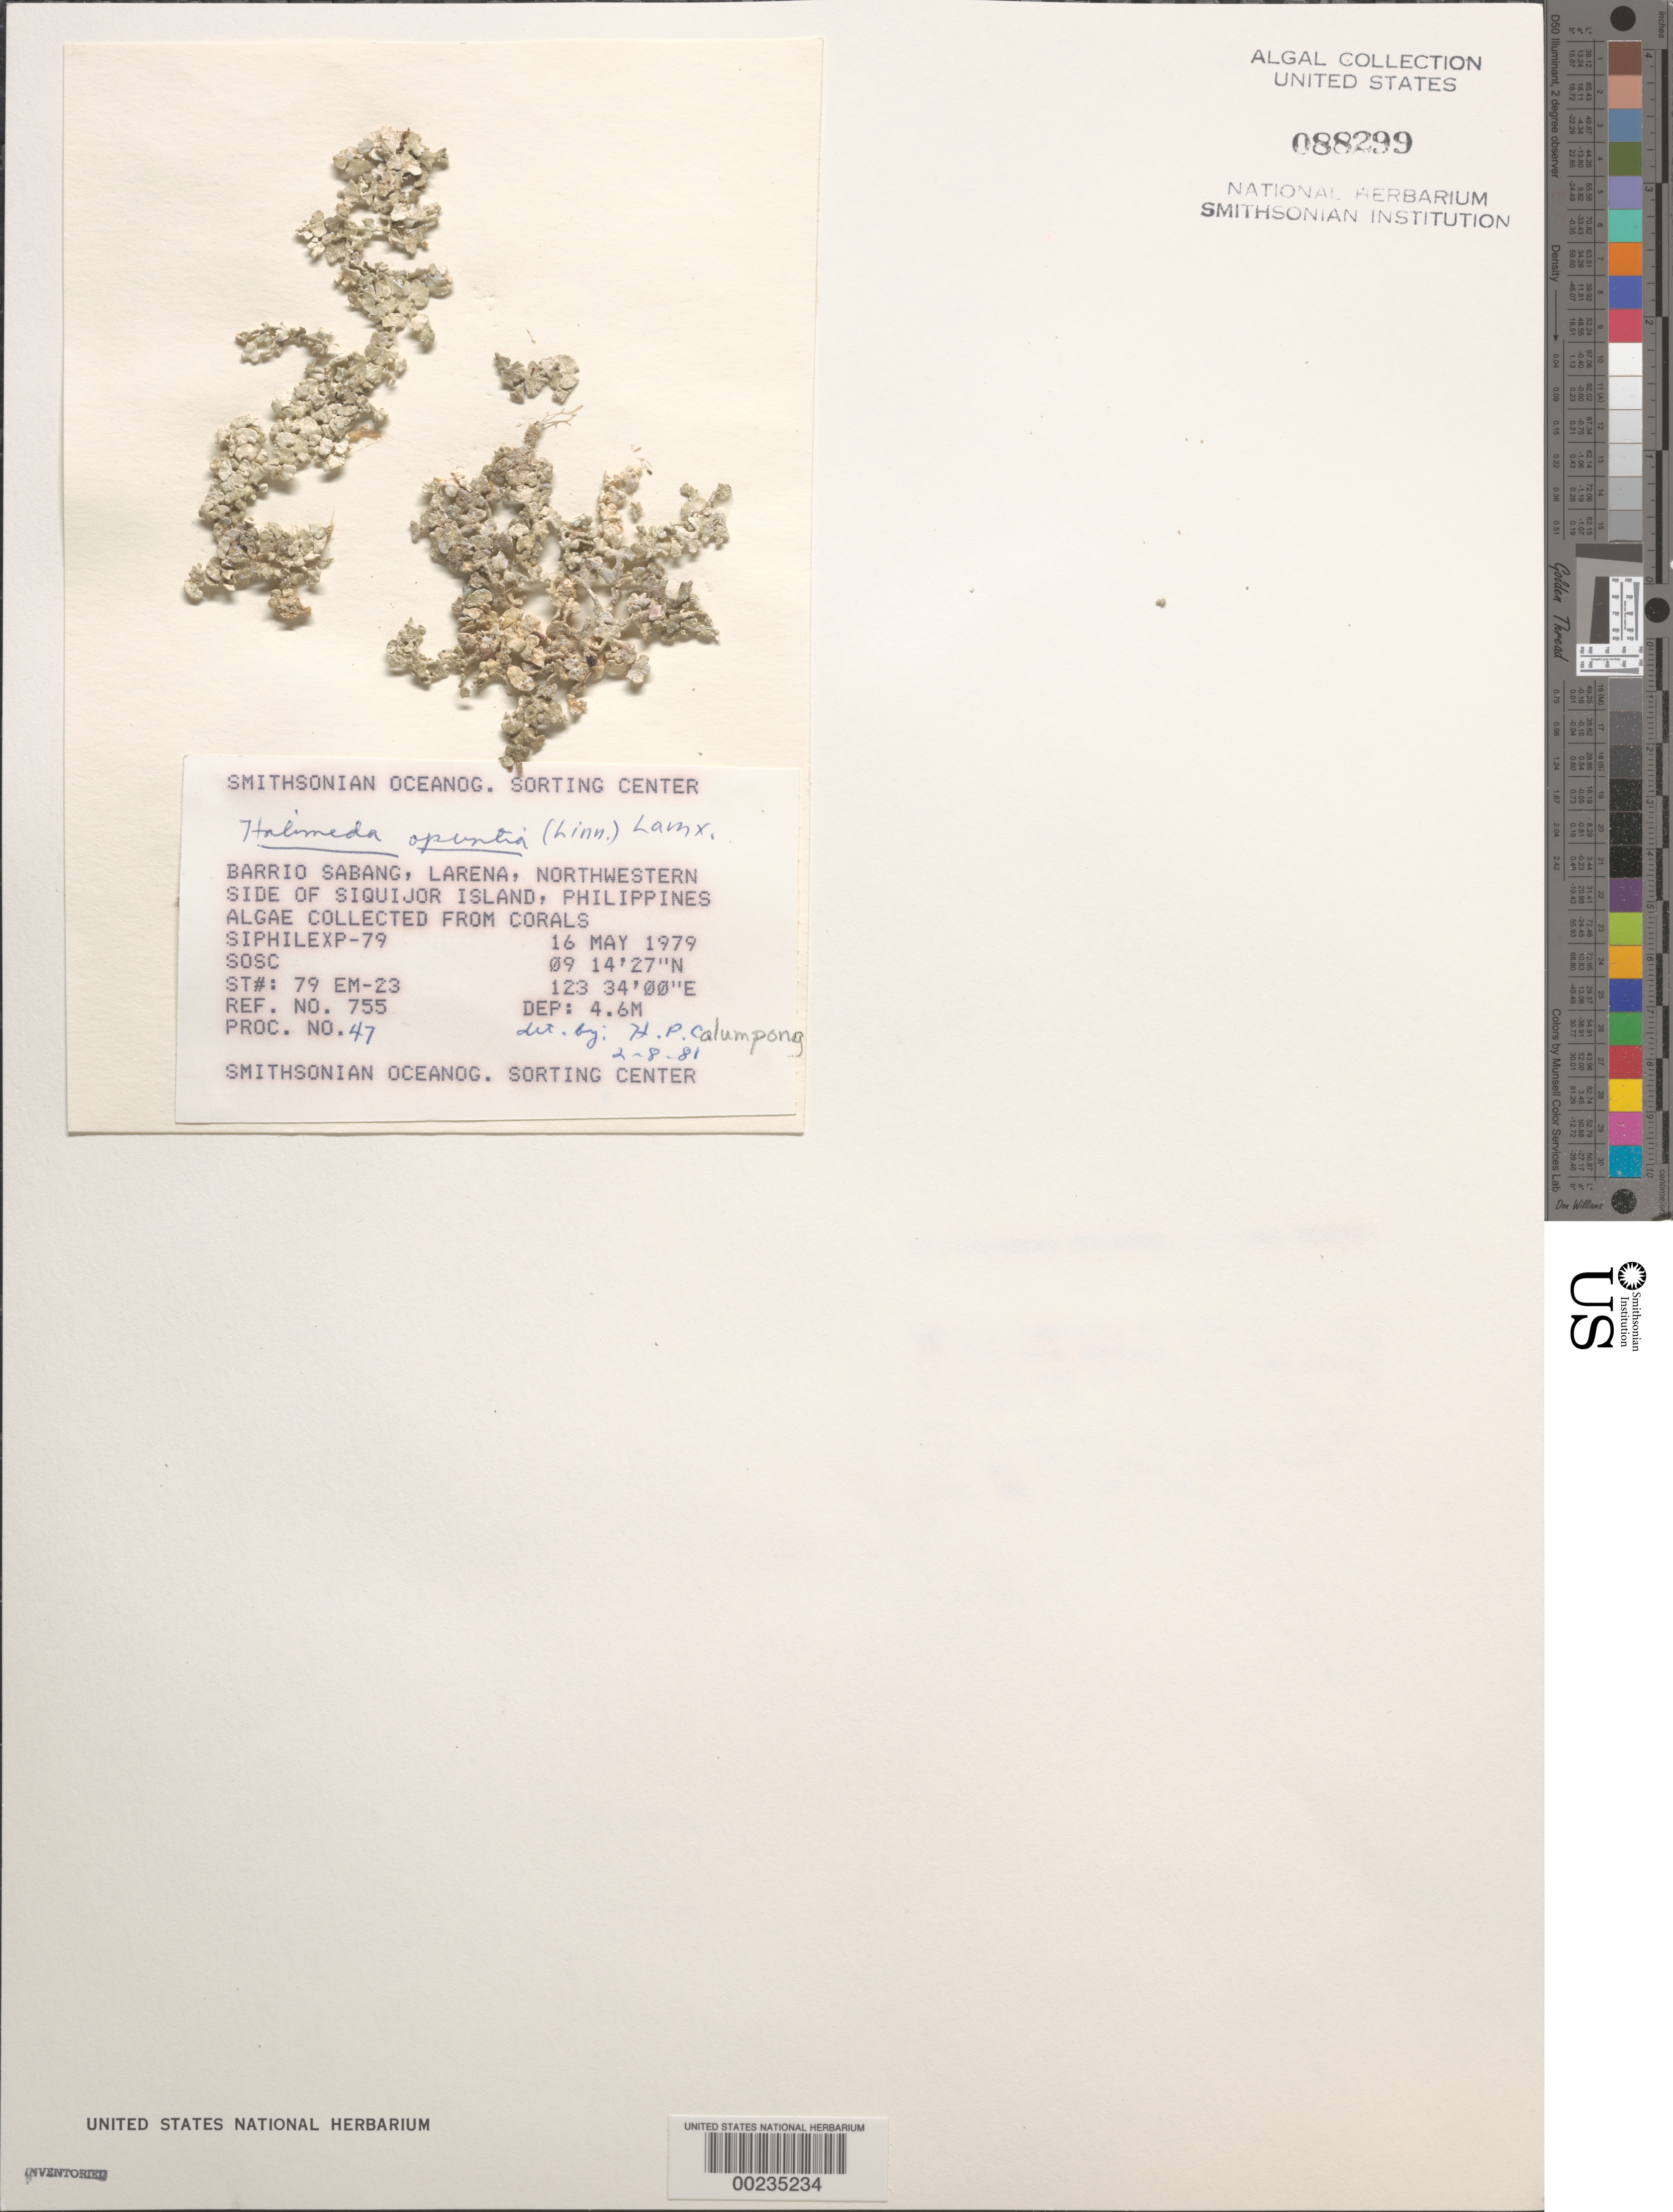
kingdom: Plantae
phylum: Chlorophyta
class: Ulvophyceae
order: Bryopsidales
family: Halimedaceae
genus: Halimeda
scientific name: Halimeda opuntia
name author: (L.) J.V.Lamouroux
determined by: Calumpong, H. P.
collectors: SOSC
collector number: Station 79 Em-23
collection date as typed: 16 May 1979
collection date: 1979-05-16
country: Philippines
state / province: Central Visayas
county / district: Siquijor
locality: Visayan, Siquijor island, larena, barrio sabang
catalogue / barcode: US 88299